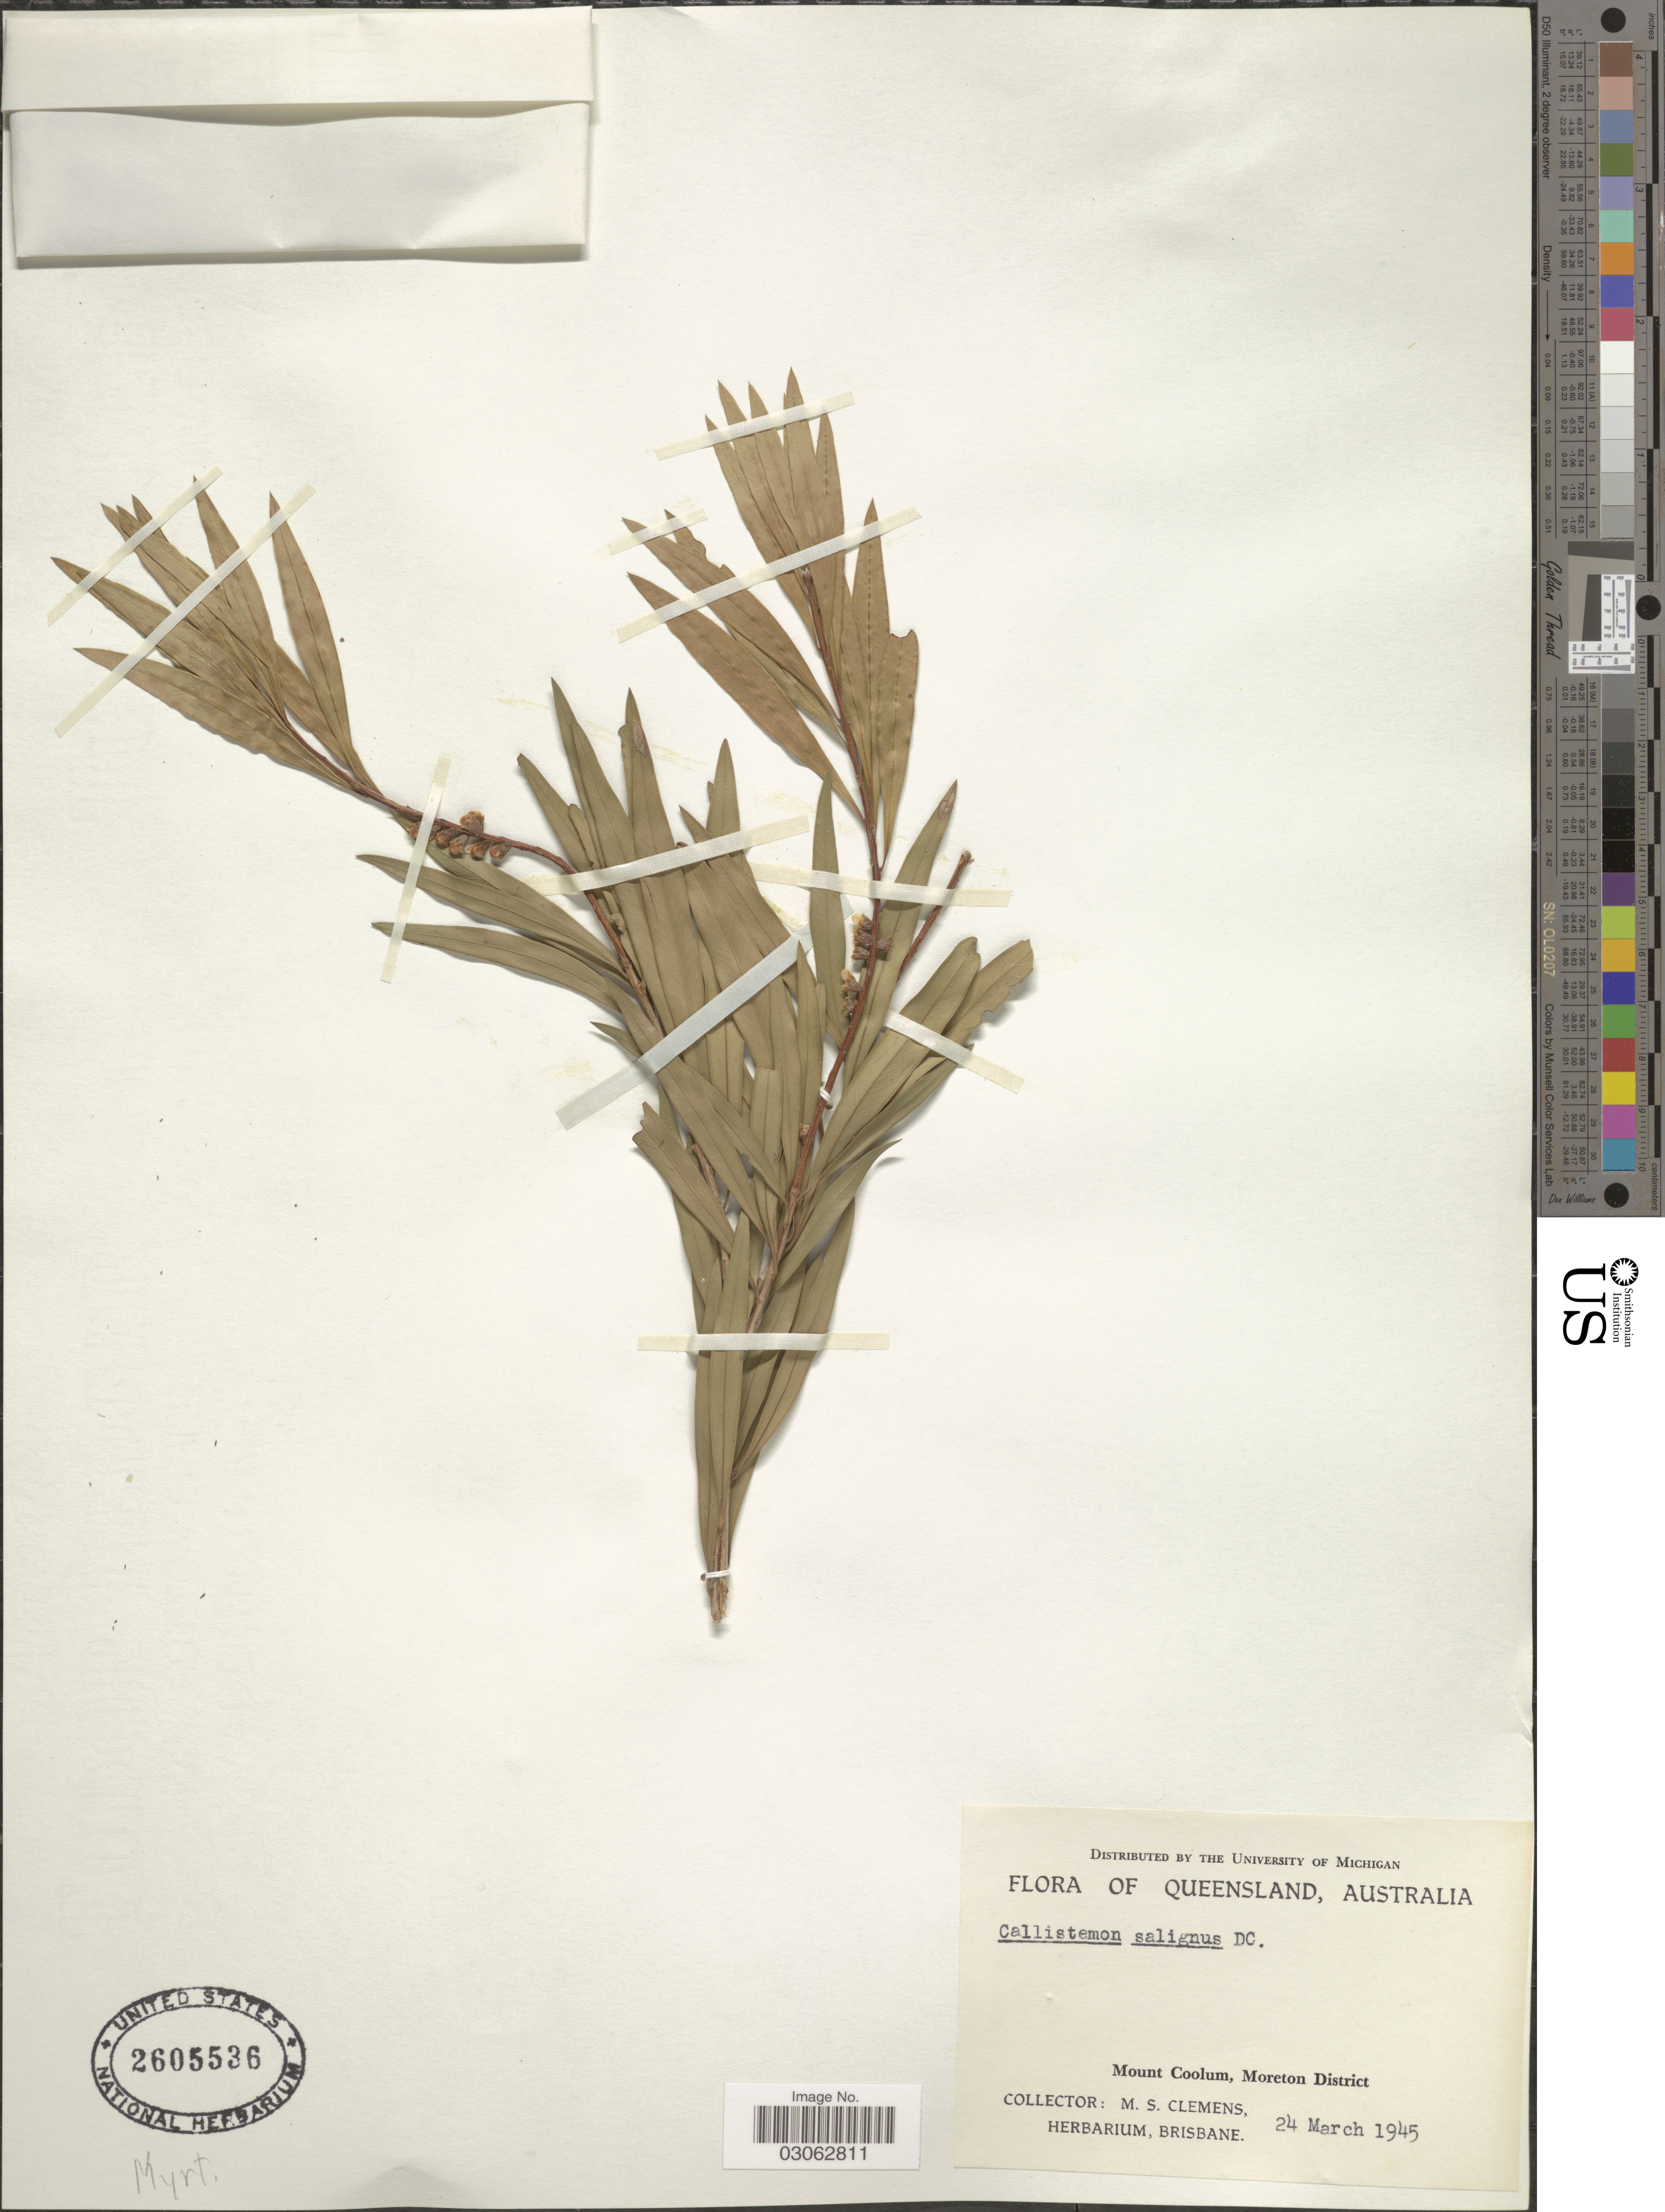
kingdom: Plantae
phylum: Tracheophyta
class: Magnoliopsida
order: Myrtales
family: Myrtaceae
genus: Callistemon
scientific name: Callistemon salignus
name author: (Sm.) Colvill ex Sweet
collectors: M. S. Clemens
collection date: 1945-03-24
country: Australia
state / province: Queensland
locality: Mount Coolum, Moreton District.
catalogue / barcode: US 2605536